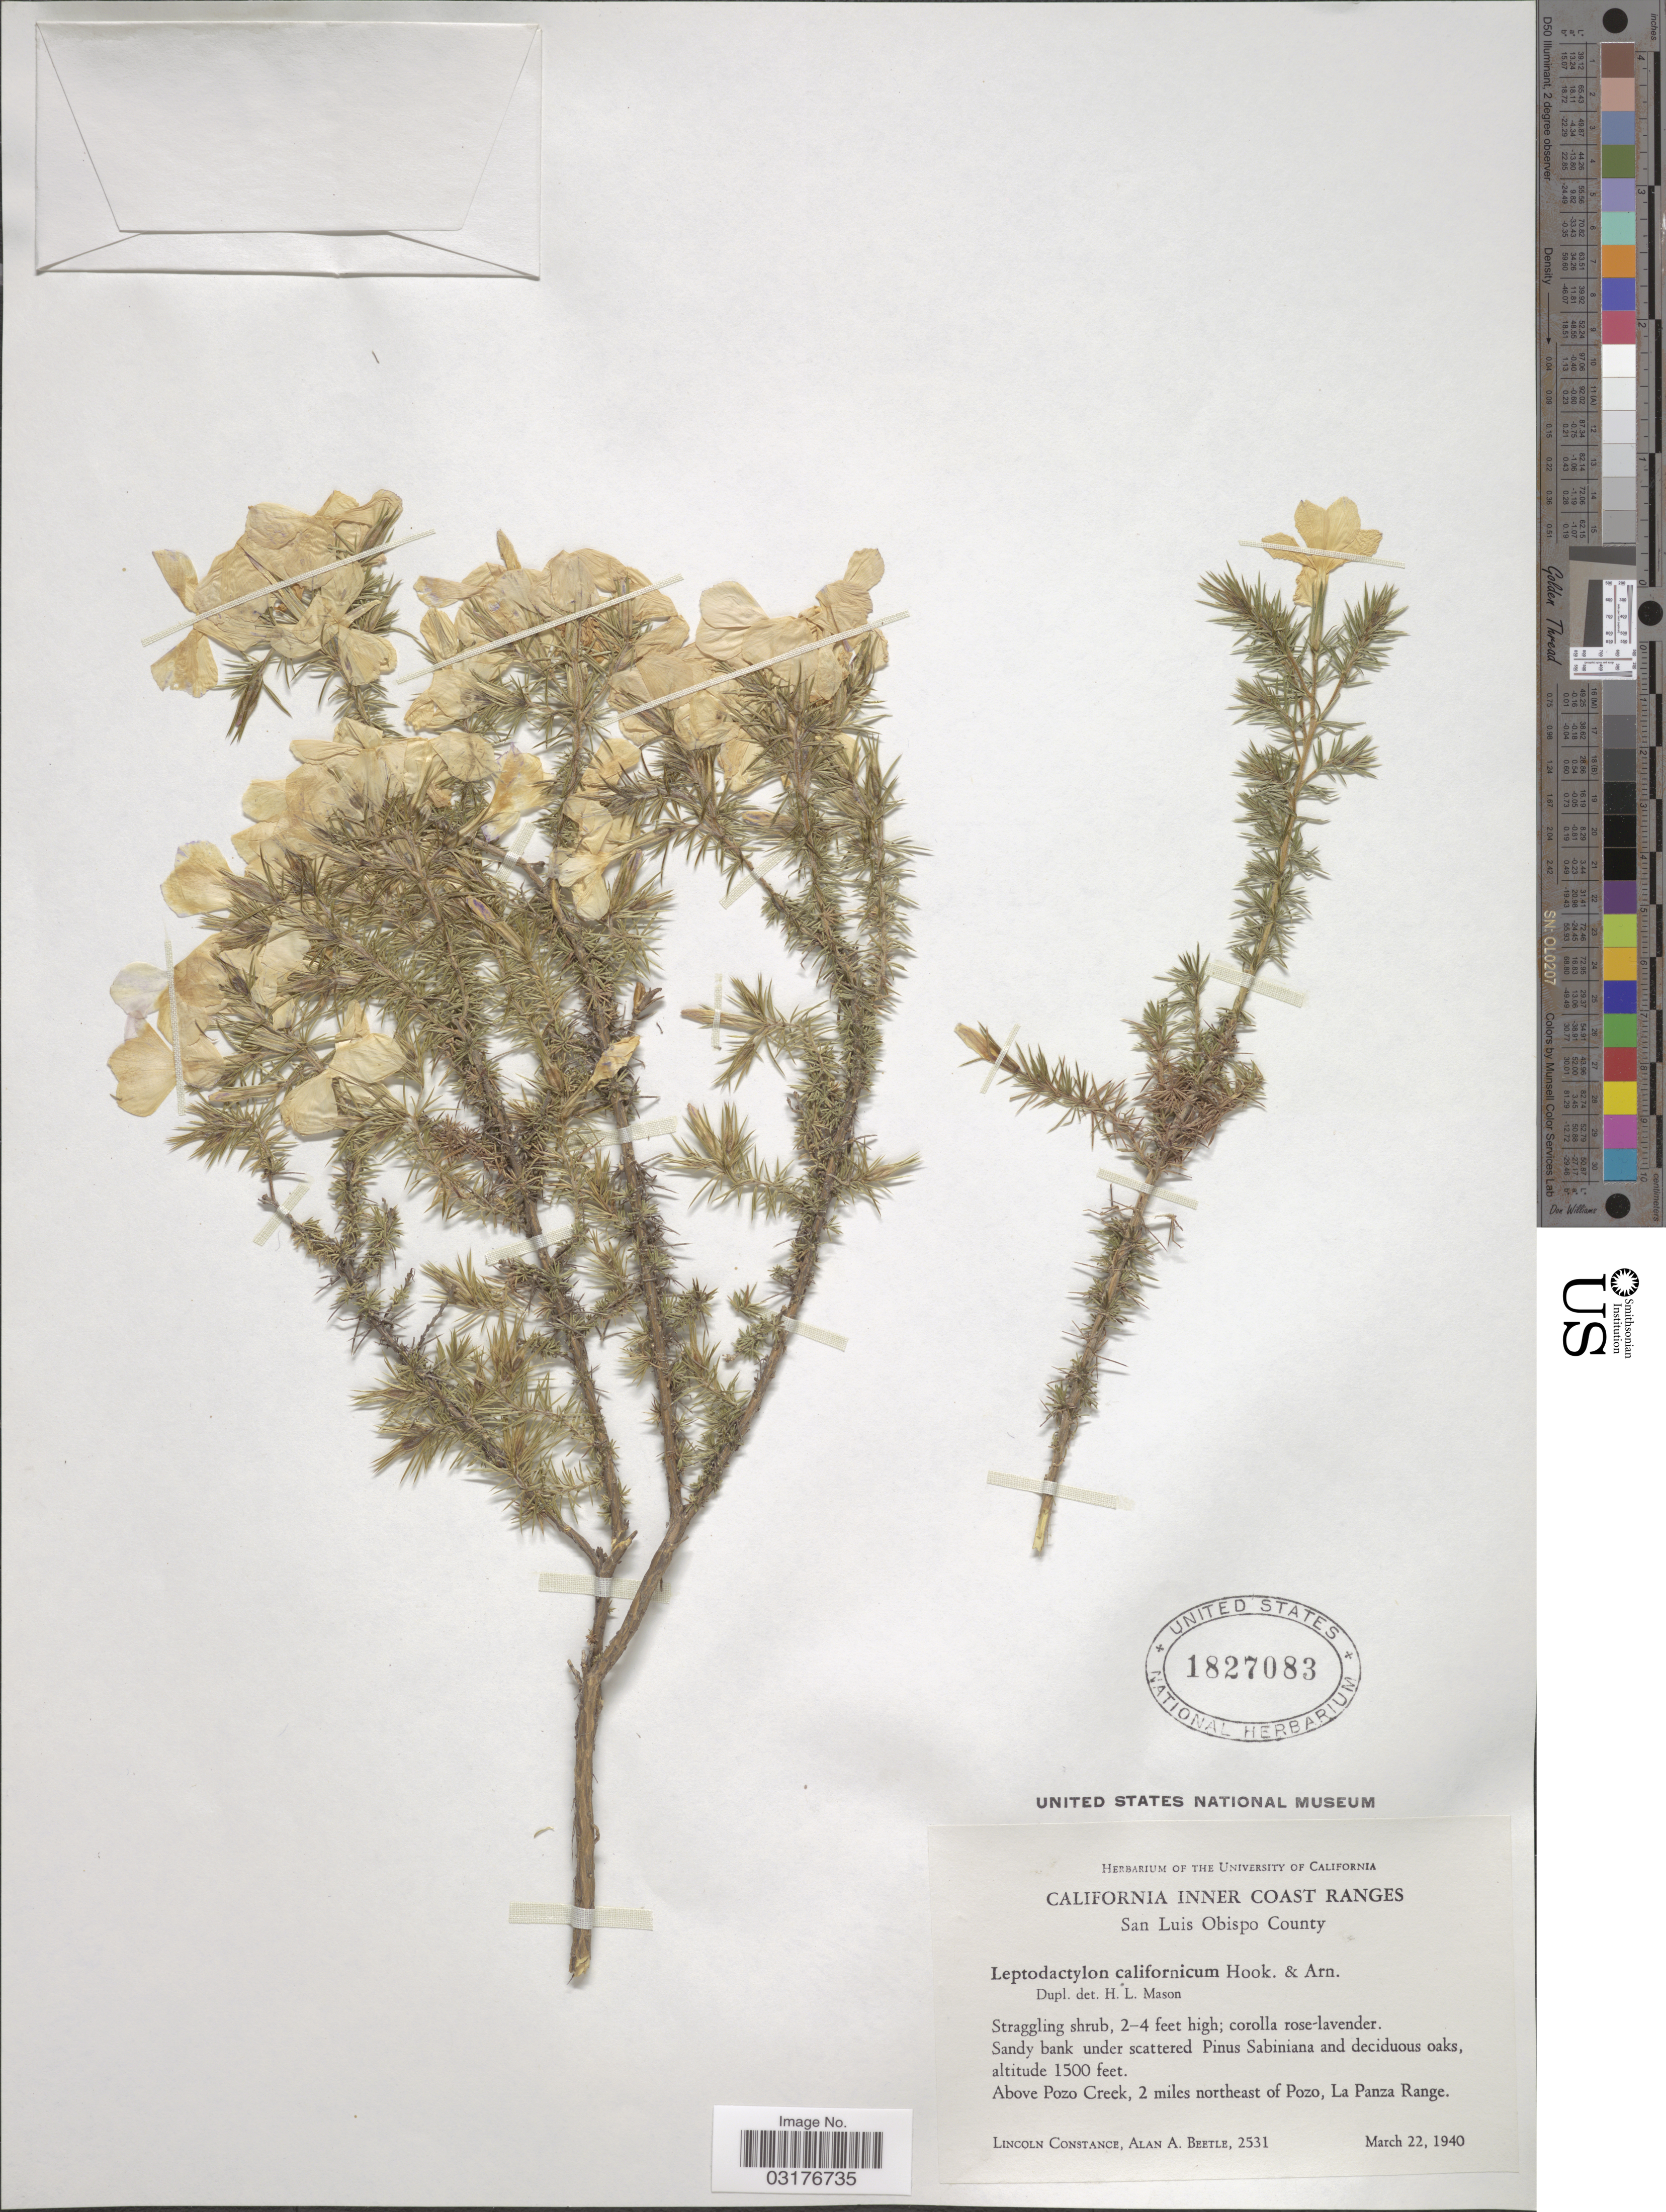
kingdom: Plantae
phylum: Tracheophyta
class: Magnoliopsida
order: Ericales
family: Polemoniaceae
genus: Linanthus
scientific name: Linanthus californicus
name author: (Hook. & Arn.) J.M. Porter & L.A. Johnson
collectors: L. Constance & A. A. Beetle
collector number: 2531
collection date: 1940-03-22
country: United States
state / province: California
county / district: San Luis Obispo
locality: California Inner Coast Ranges. San Luis Obispo County. Above Pozo Creek, 2 miles northeast of Pozo, La Panza Range.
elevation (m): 457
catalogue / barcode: US 1827083